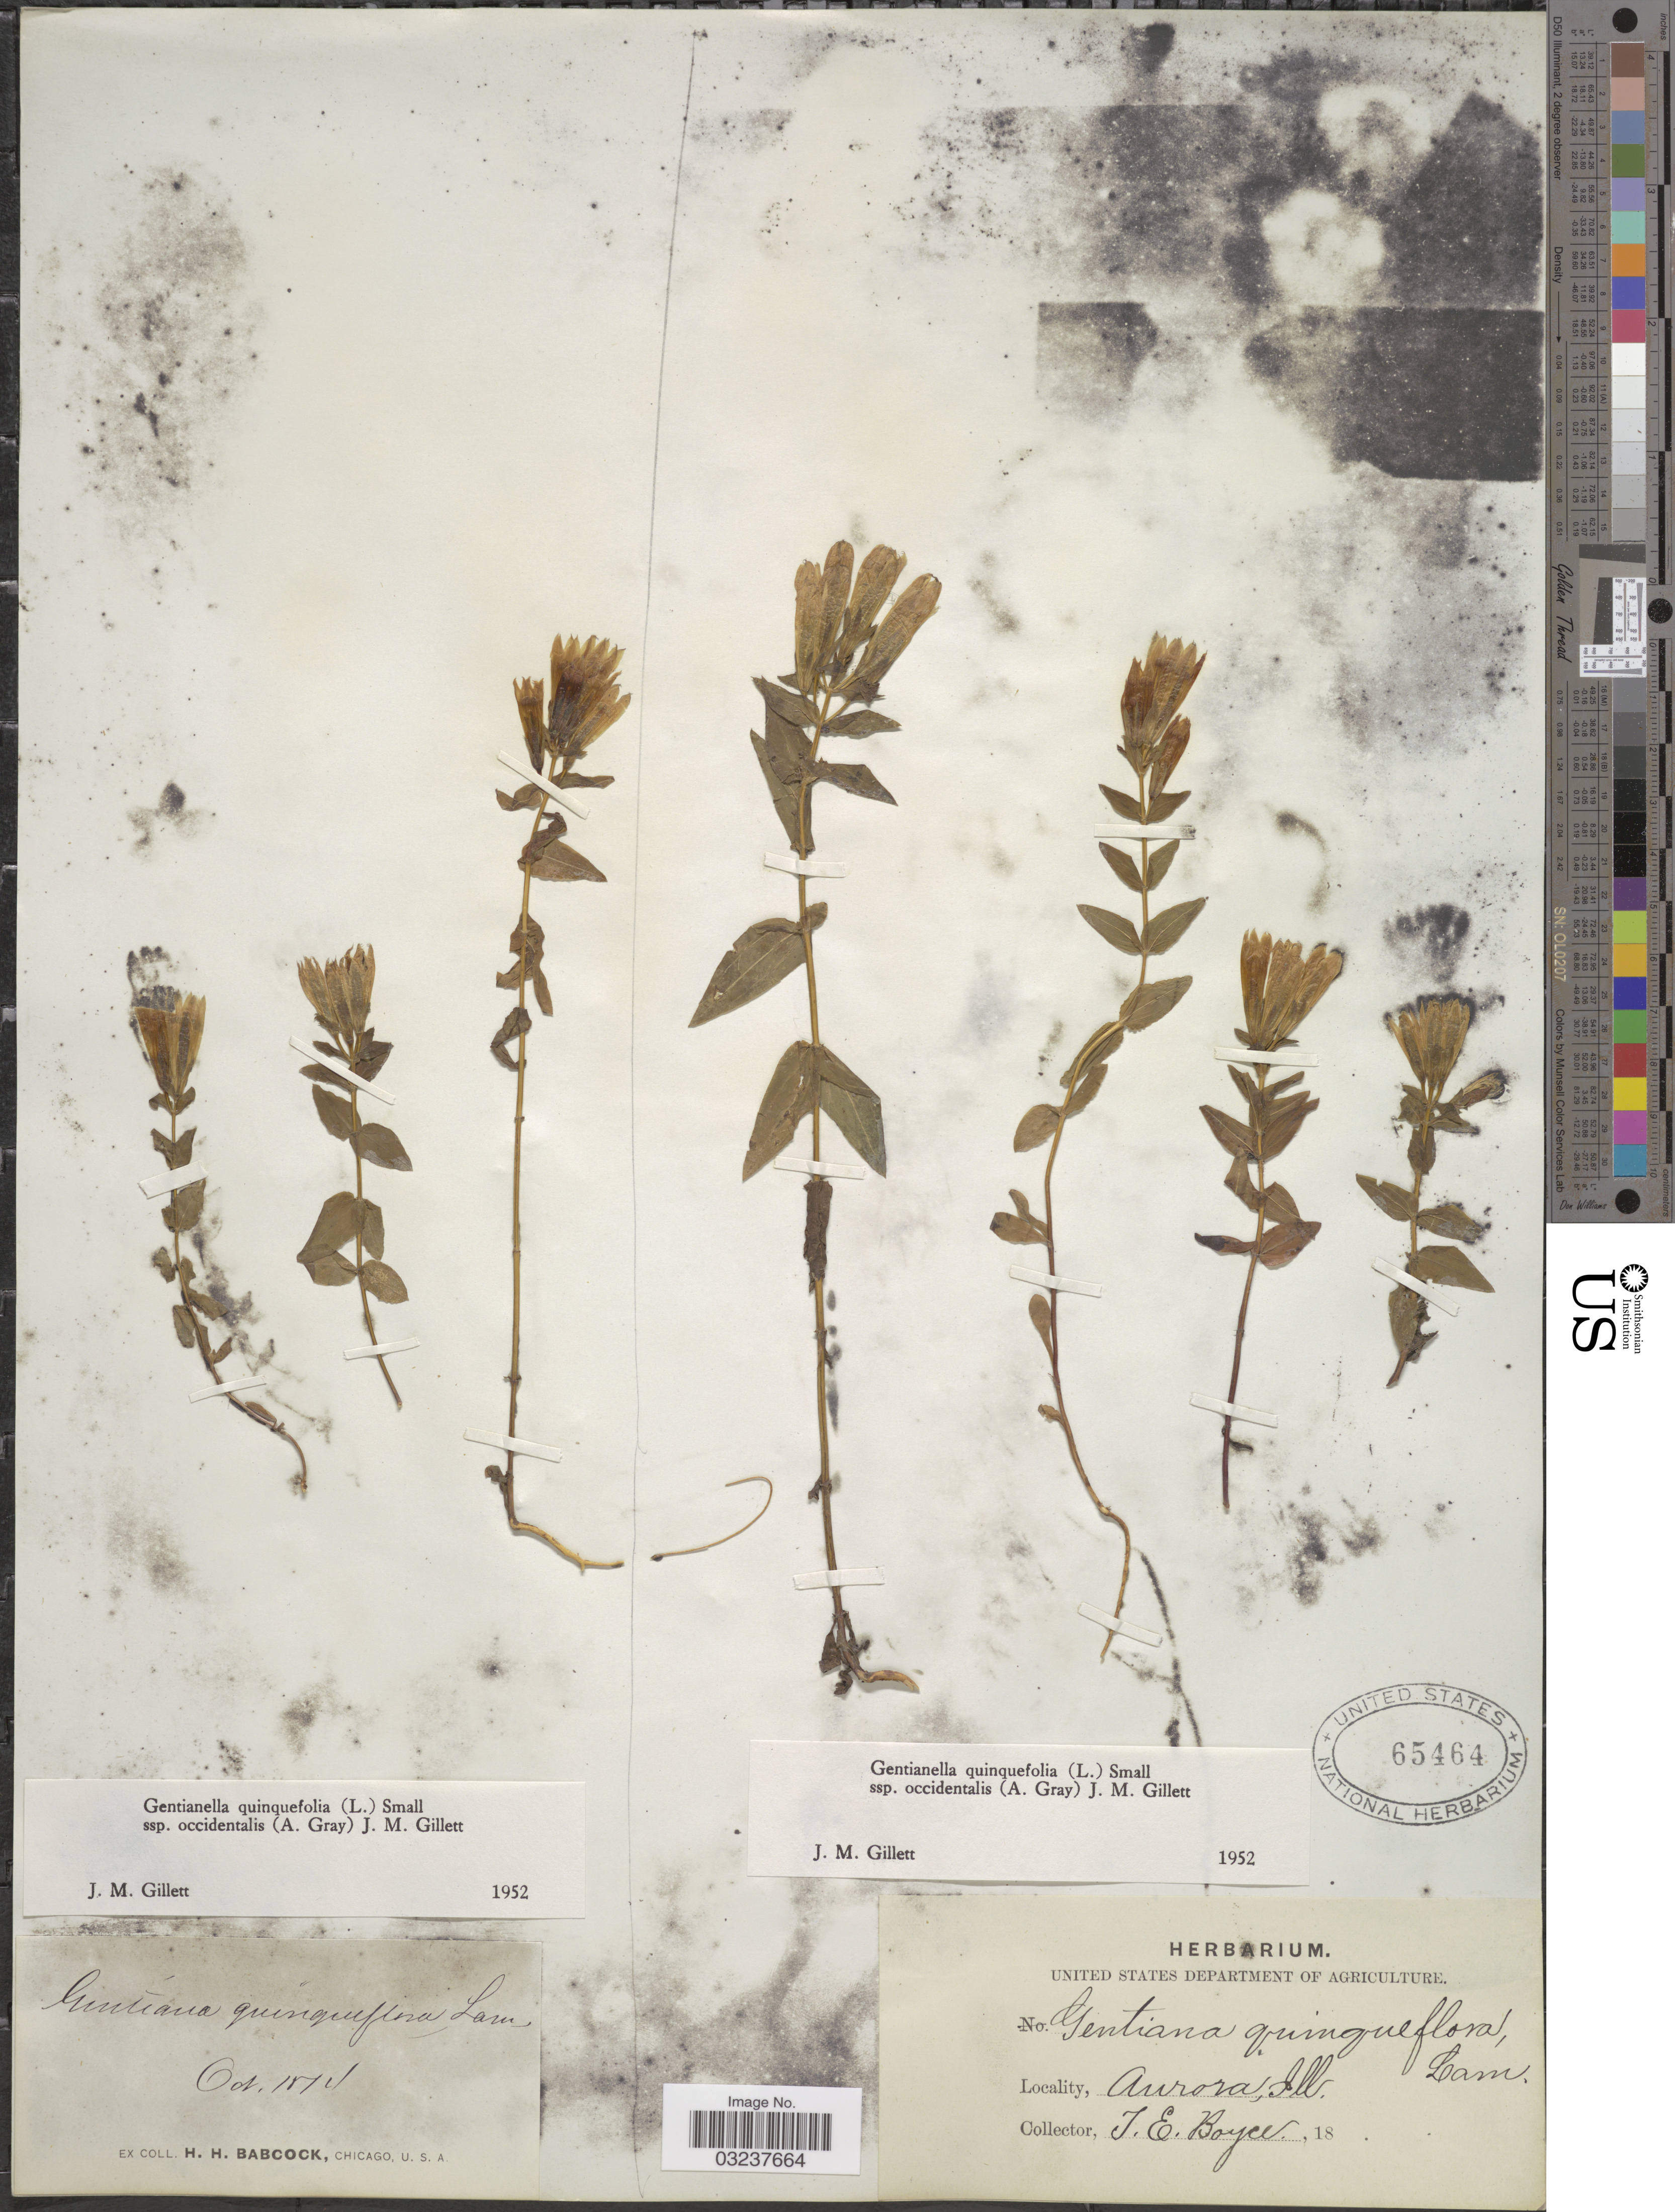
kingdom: Plantae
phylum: Tracheophyta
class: Magnoliopsida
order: Gentianales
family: Gentianaceae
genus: Gentianella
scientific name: Gentianella quinquefolia subsp. occidentalis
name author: (A. Gray) J.M. Gillett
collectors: T. Boyce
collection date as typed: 18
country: United States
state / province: Illinois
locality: Aurora.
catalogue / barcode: US 65464